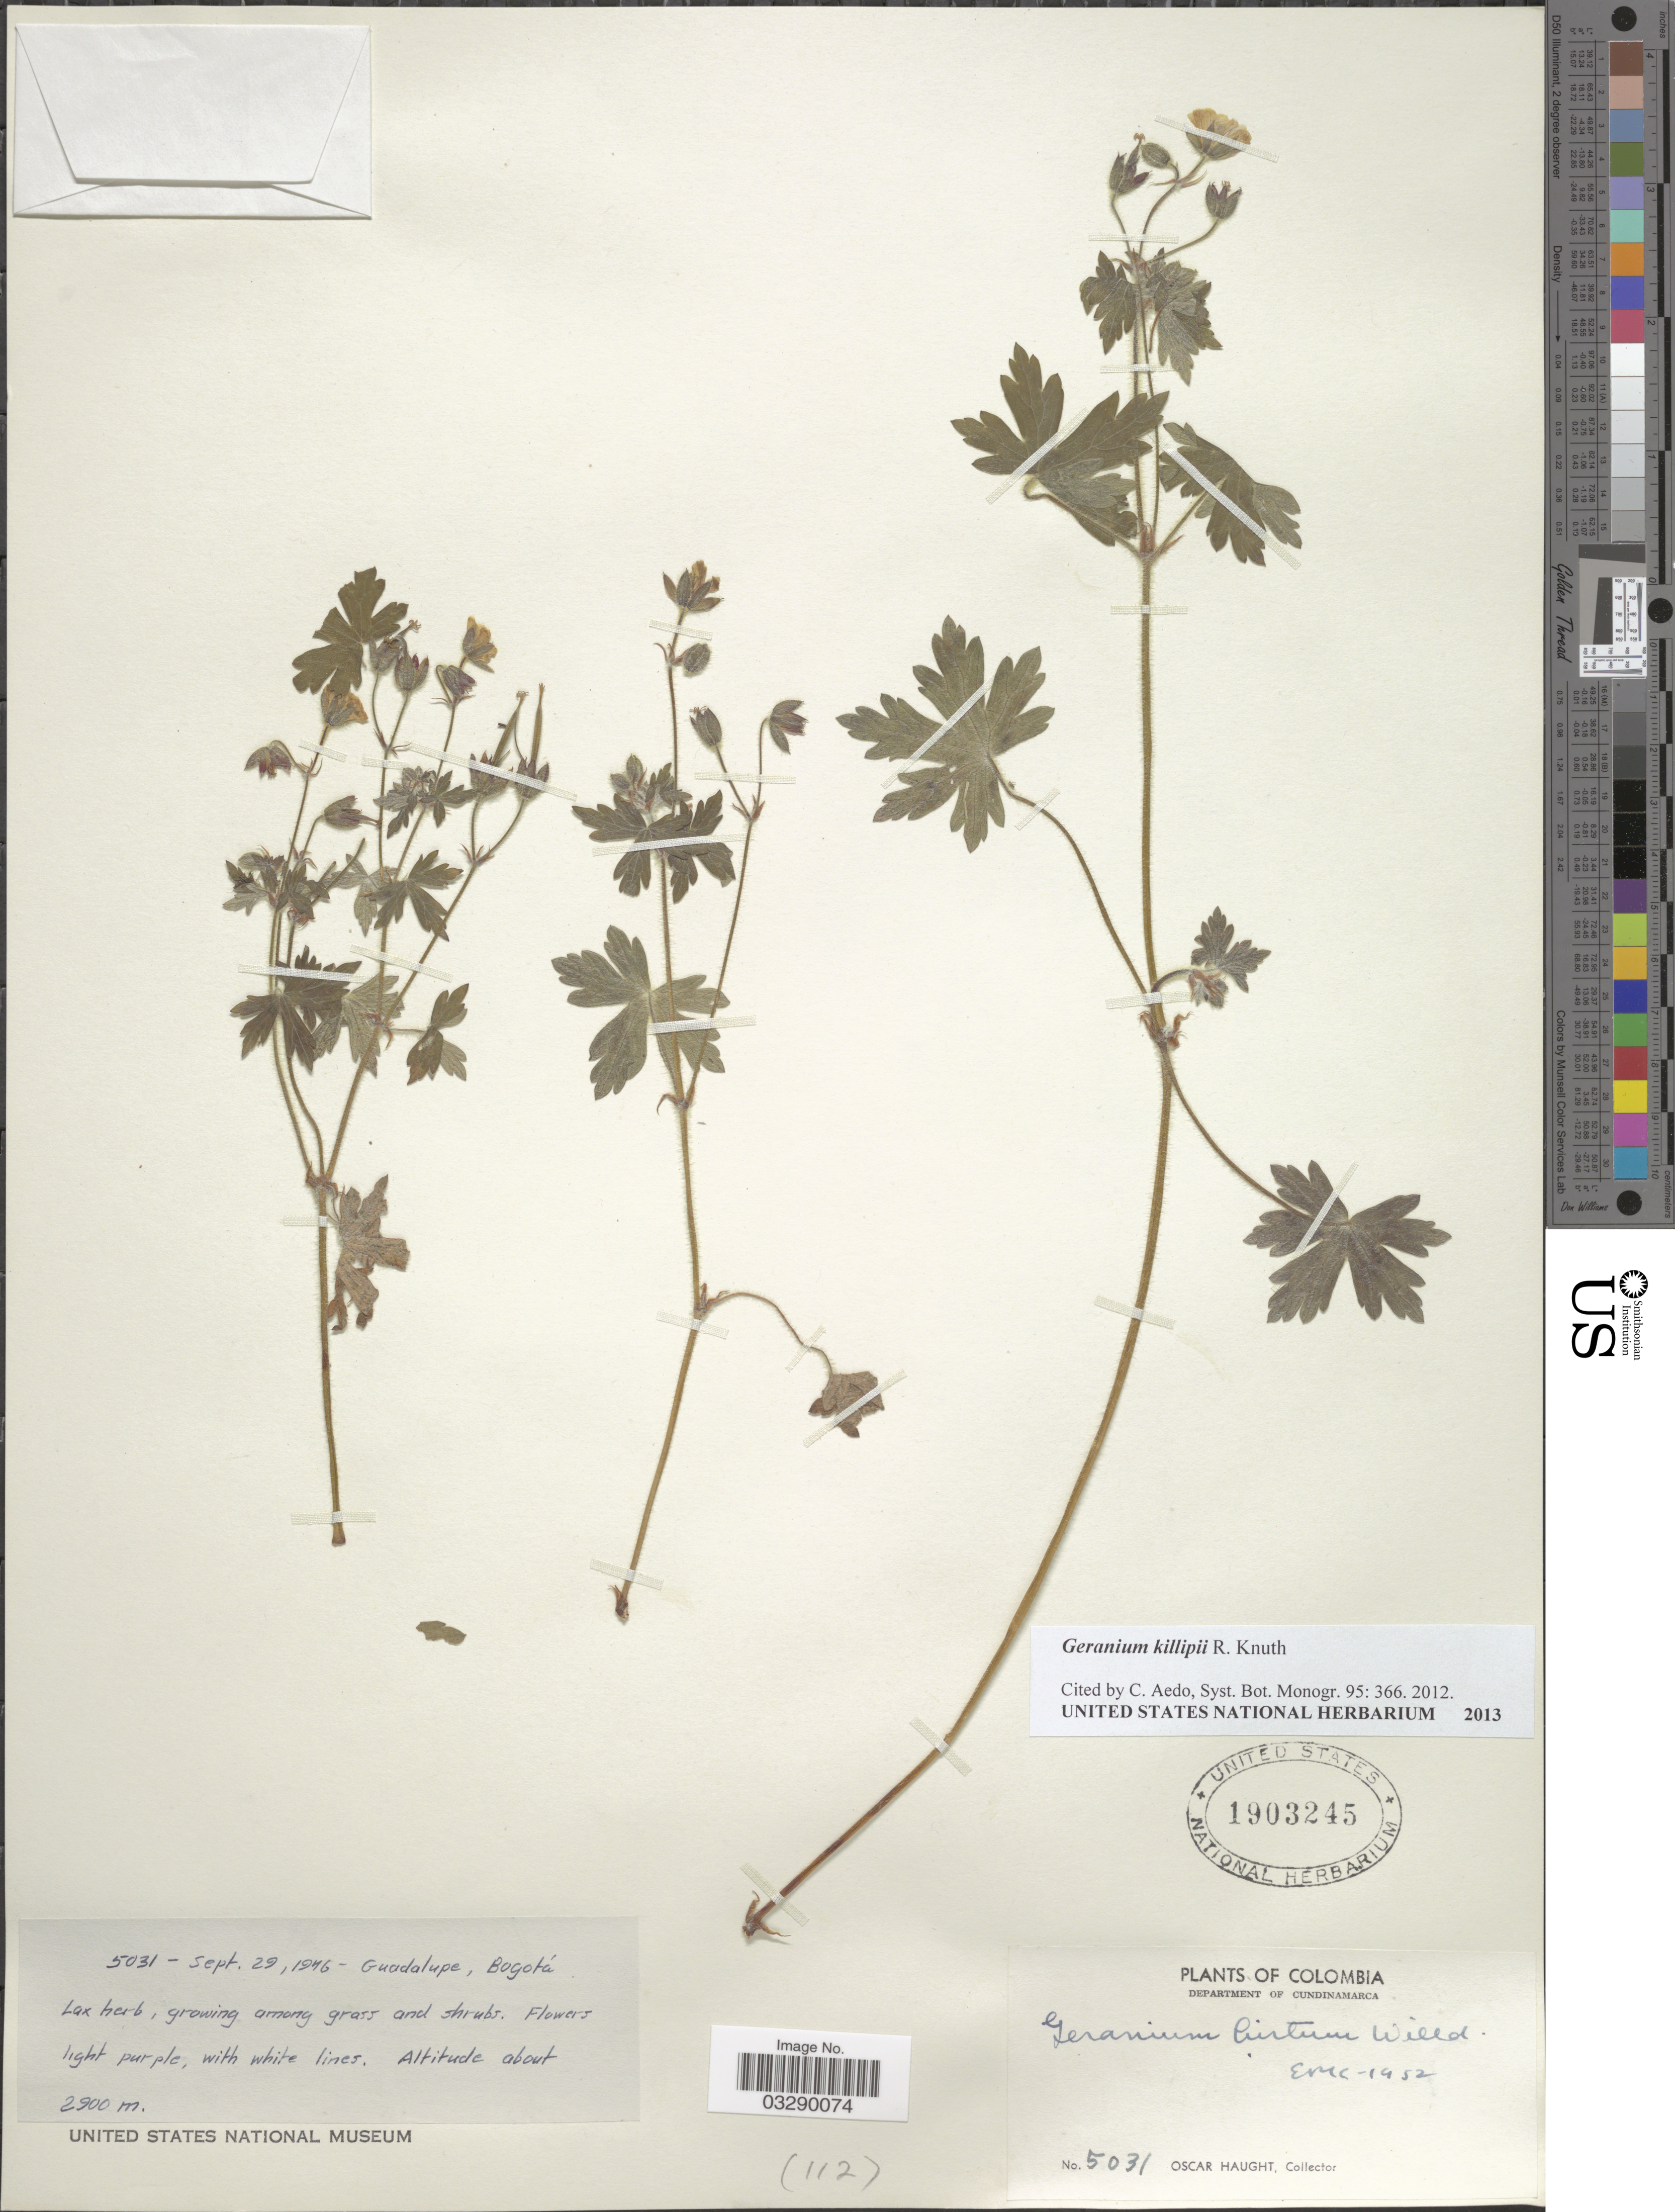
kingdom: Plantae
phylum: Tracheophyta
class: Magnoliopsida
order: Geraniales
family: Geraniaceae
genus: Geranium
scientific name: Geranium killipii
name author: R. Knuth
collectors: O. L. Haught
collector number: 5031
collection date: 1946-09-29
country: Colombia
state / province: Cundinamarca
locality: Department of Cundinamarca. Guadalupe, Bogotá.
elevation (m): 2900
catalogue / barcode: US 1903245